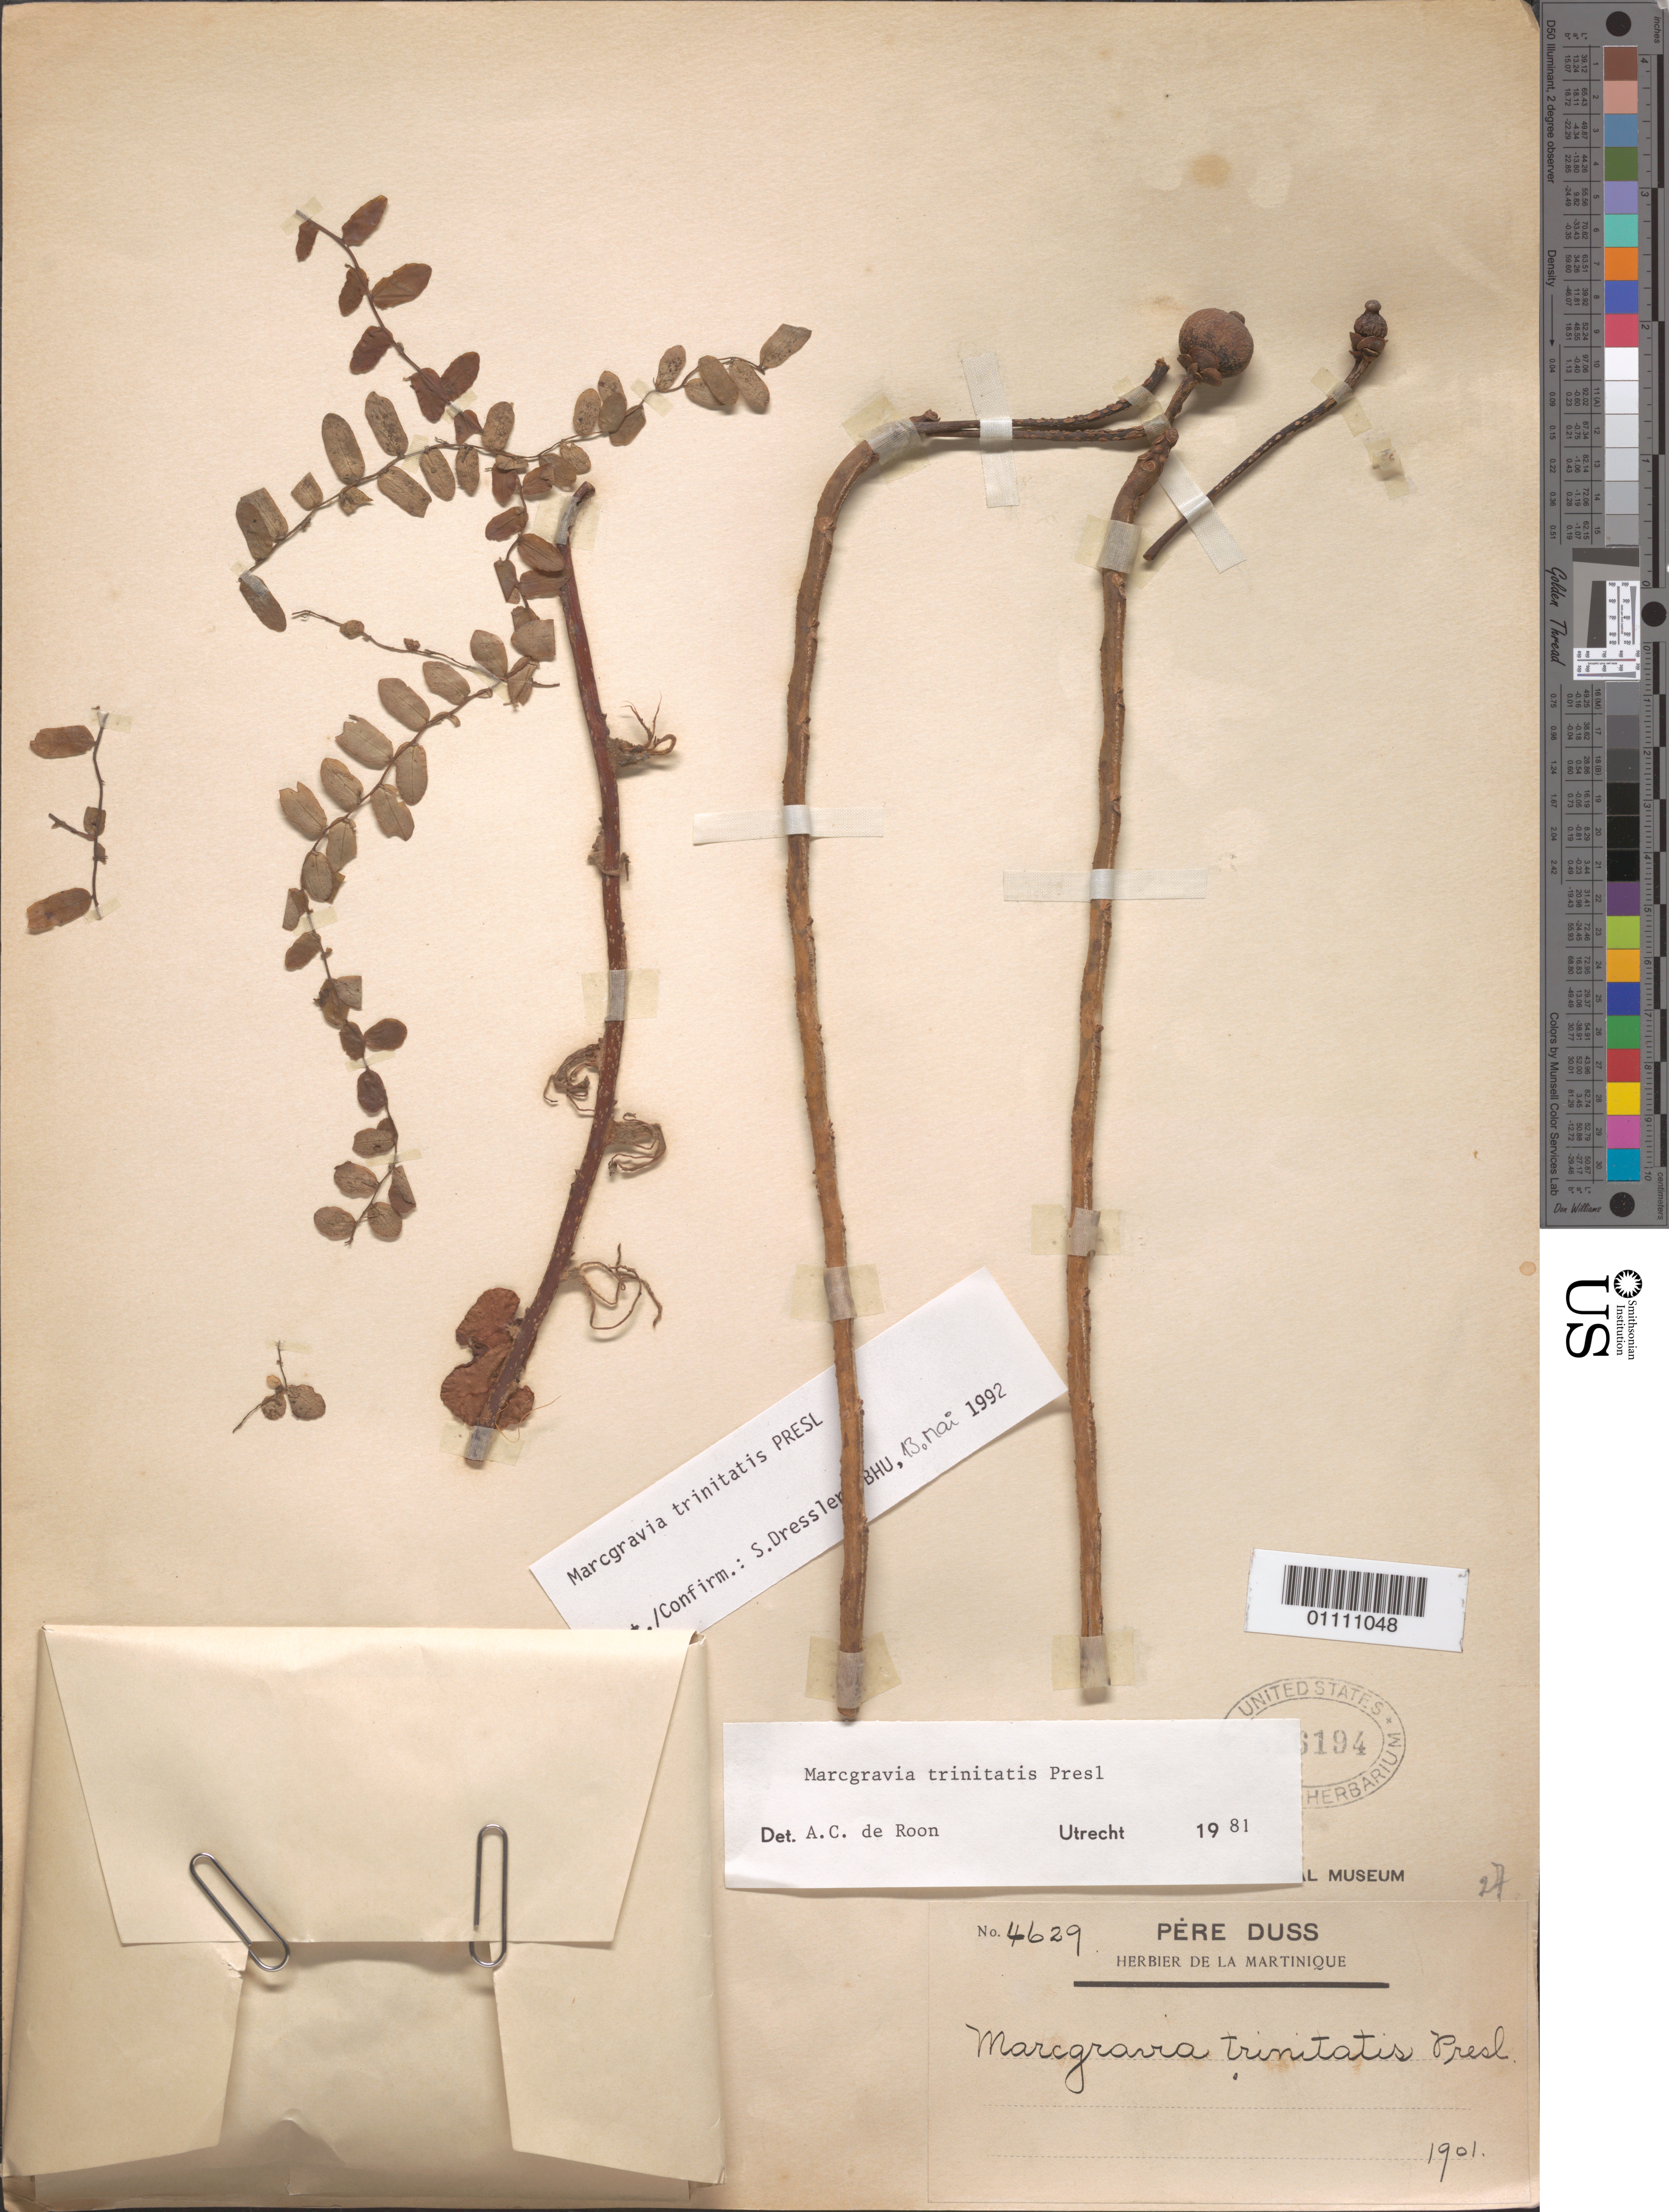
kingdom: Plantae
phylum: Tracheophyta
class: Magnoliopsida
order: Ericales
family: Marcgraviaceae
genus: Marcgravia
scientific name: Marcgravia trinitatis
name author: C. Presl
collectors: Père Duss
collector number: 4629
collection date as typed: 1901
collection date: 1901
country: Martinique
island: Martinique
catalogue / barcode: US 846194